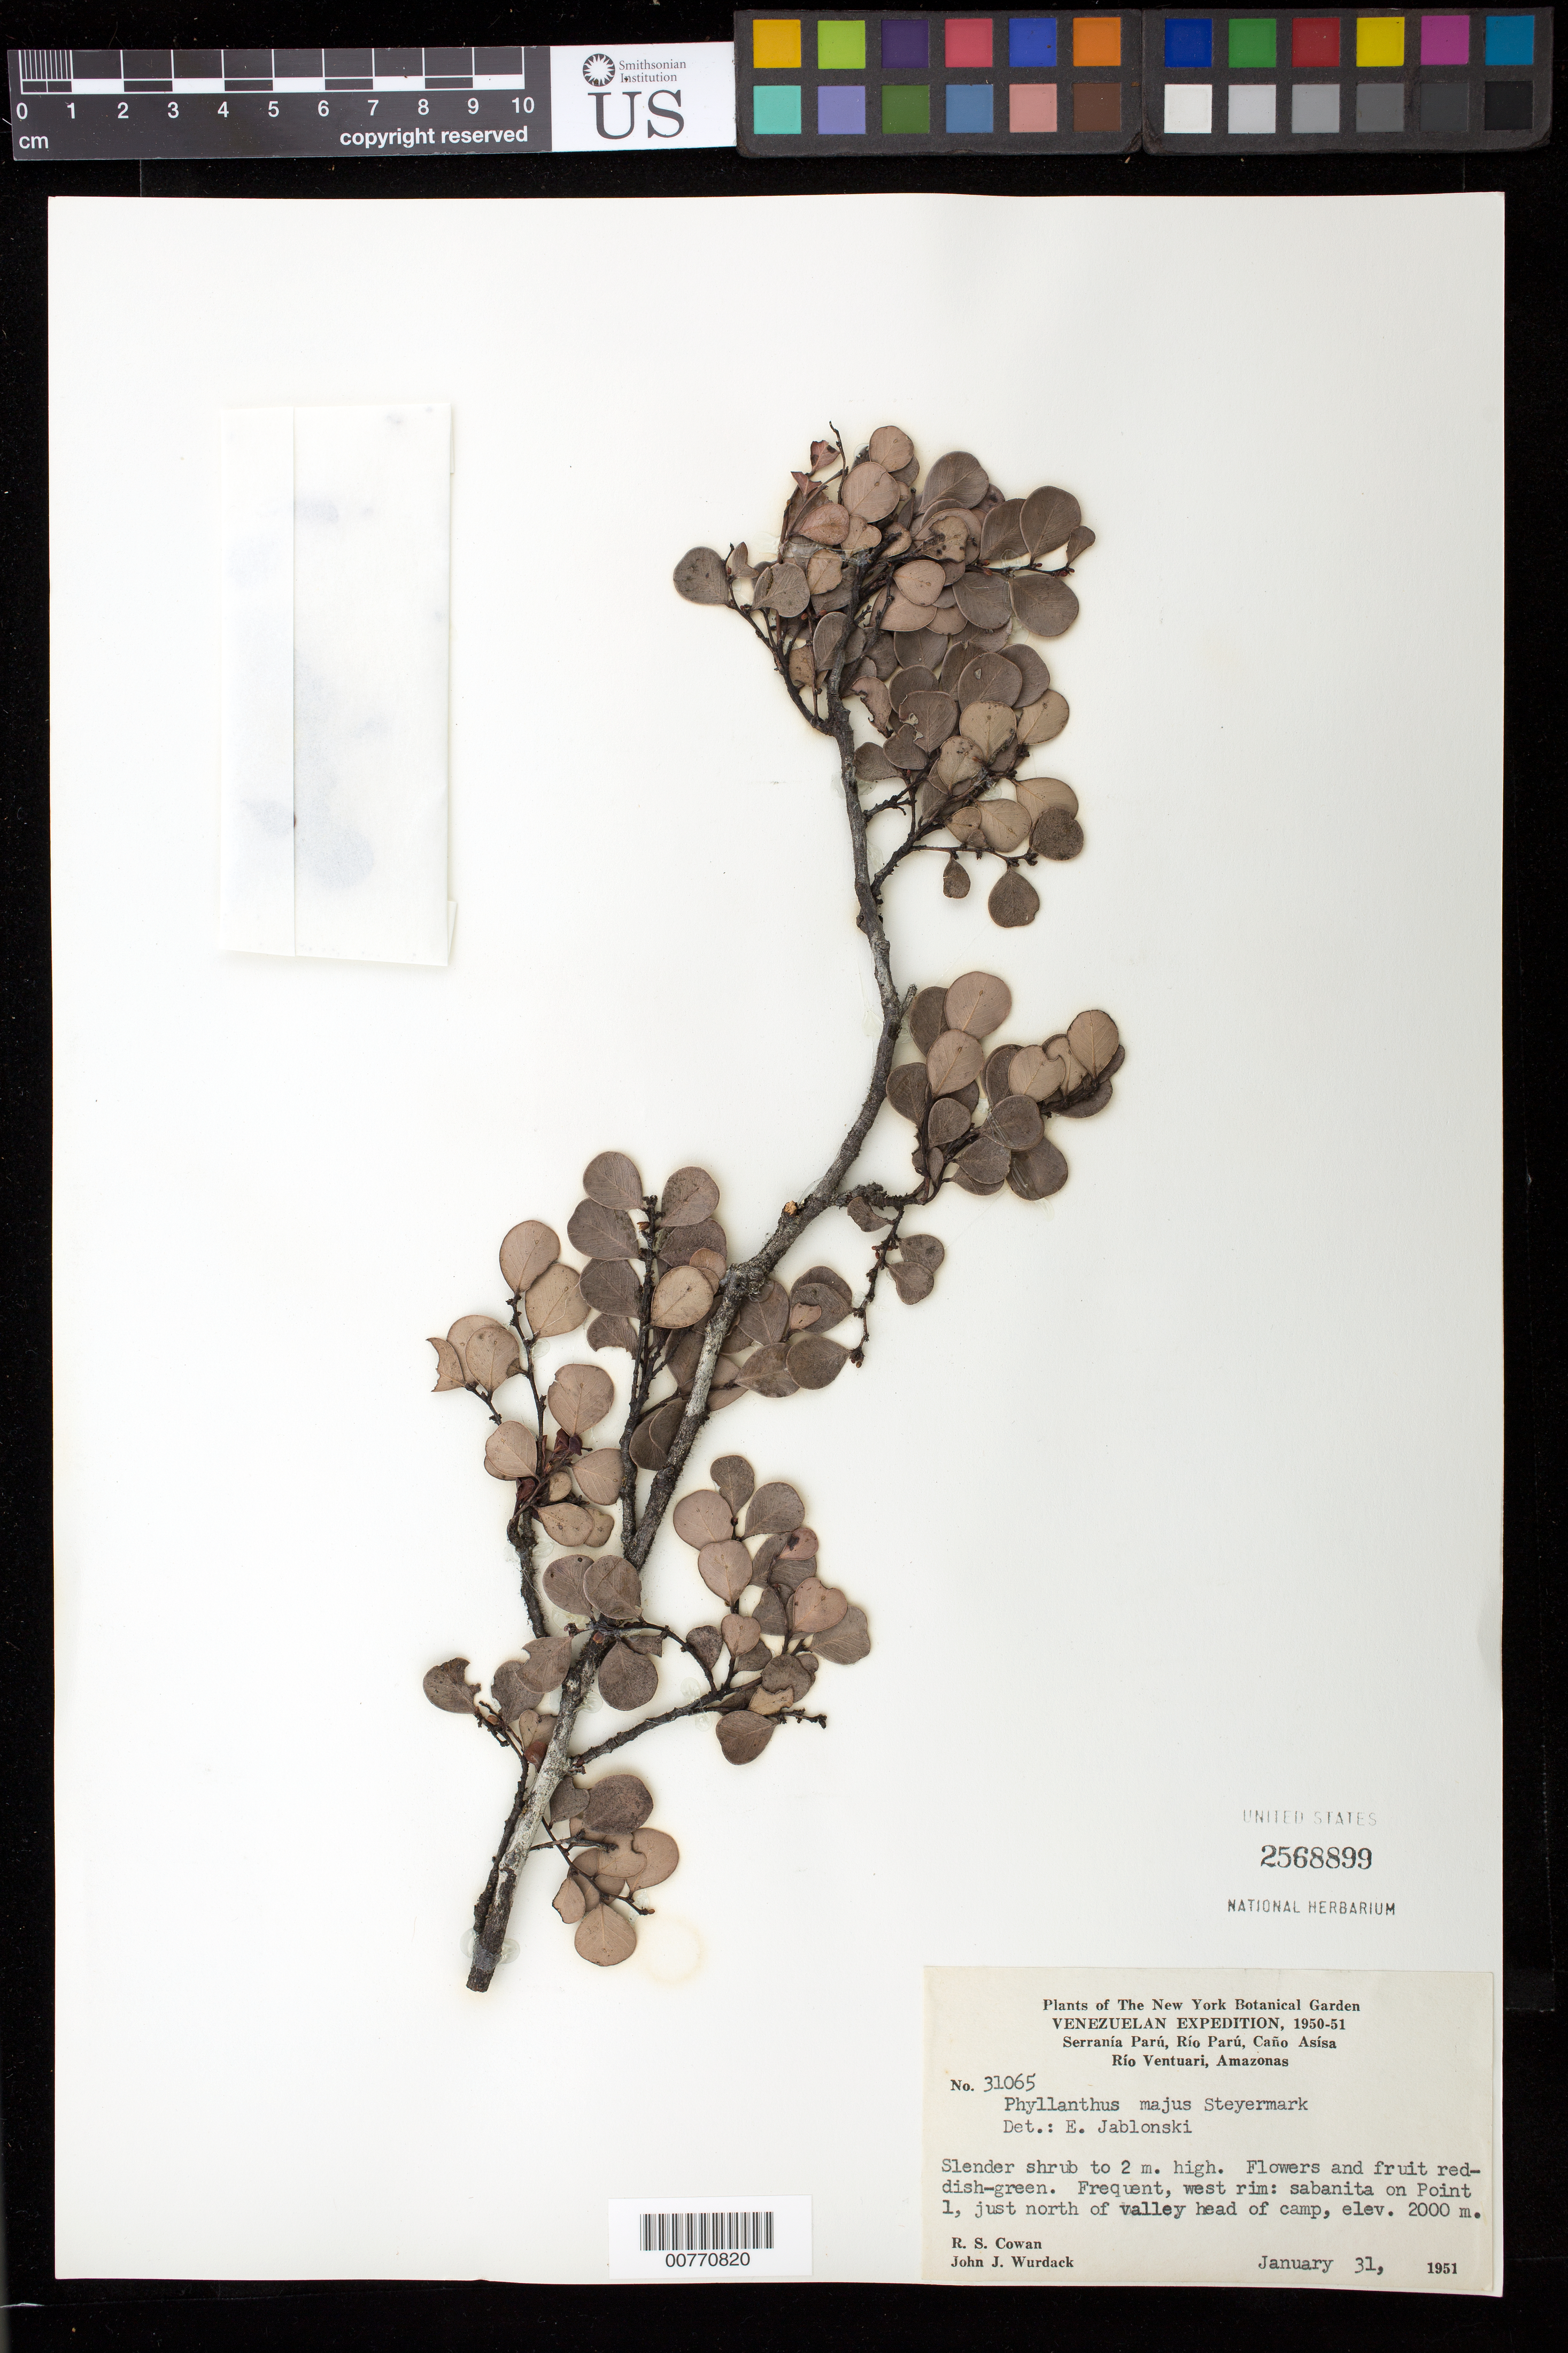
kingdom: Plantae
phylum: Tracheophyta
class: Magnoliopsida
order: Malpighiales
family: Phyllanthaceae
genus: Phyllanthus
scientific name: Phyllanthus majus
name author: Steyerm.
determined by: Jablonski, E. F.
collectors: R. S. Cowan & J. J. Wurdack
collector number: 31065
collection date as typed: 31-Jan-51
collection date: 1951-01-31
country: Venezuela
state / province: Amazonas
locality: Serranía Parú, along West Rim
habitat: Sabanita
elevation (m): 2000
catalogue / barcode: US 2568899